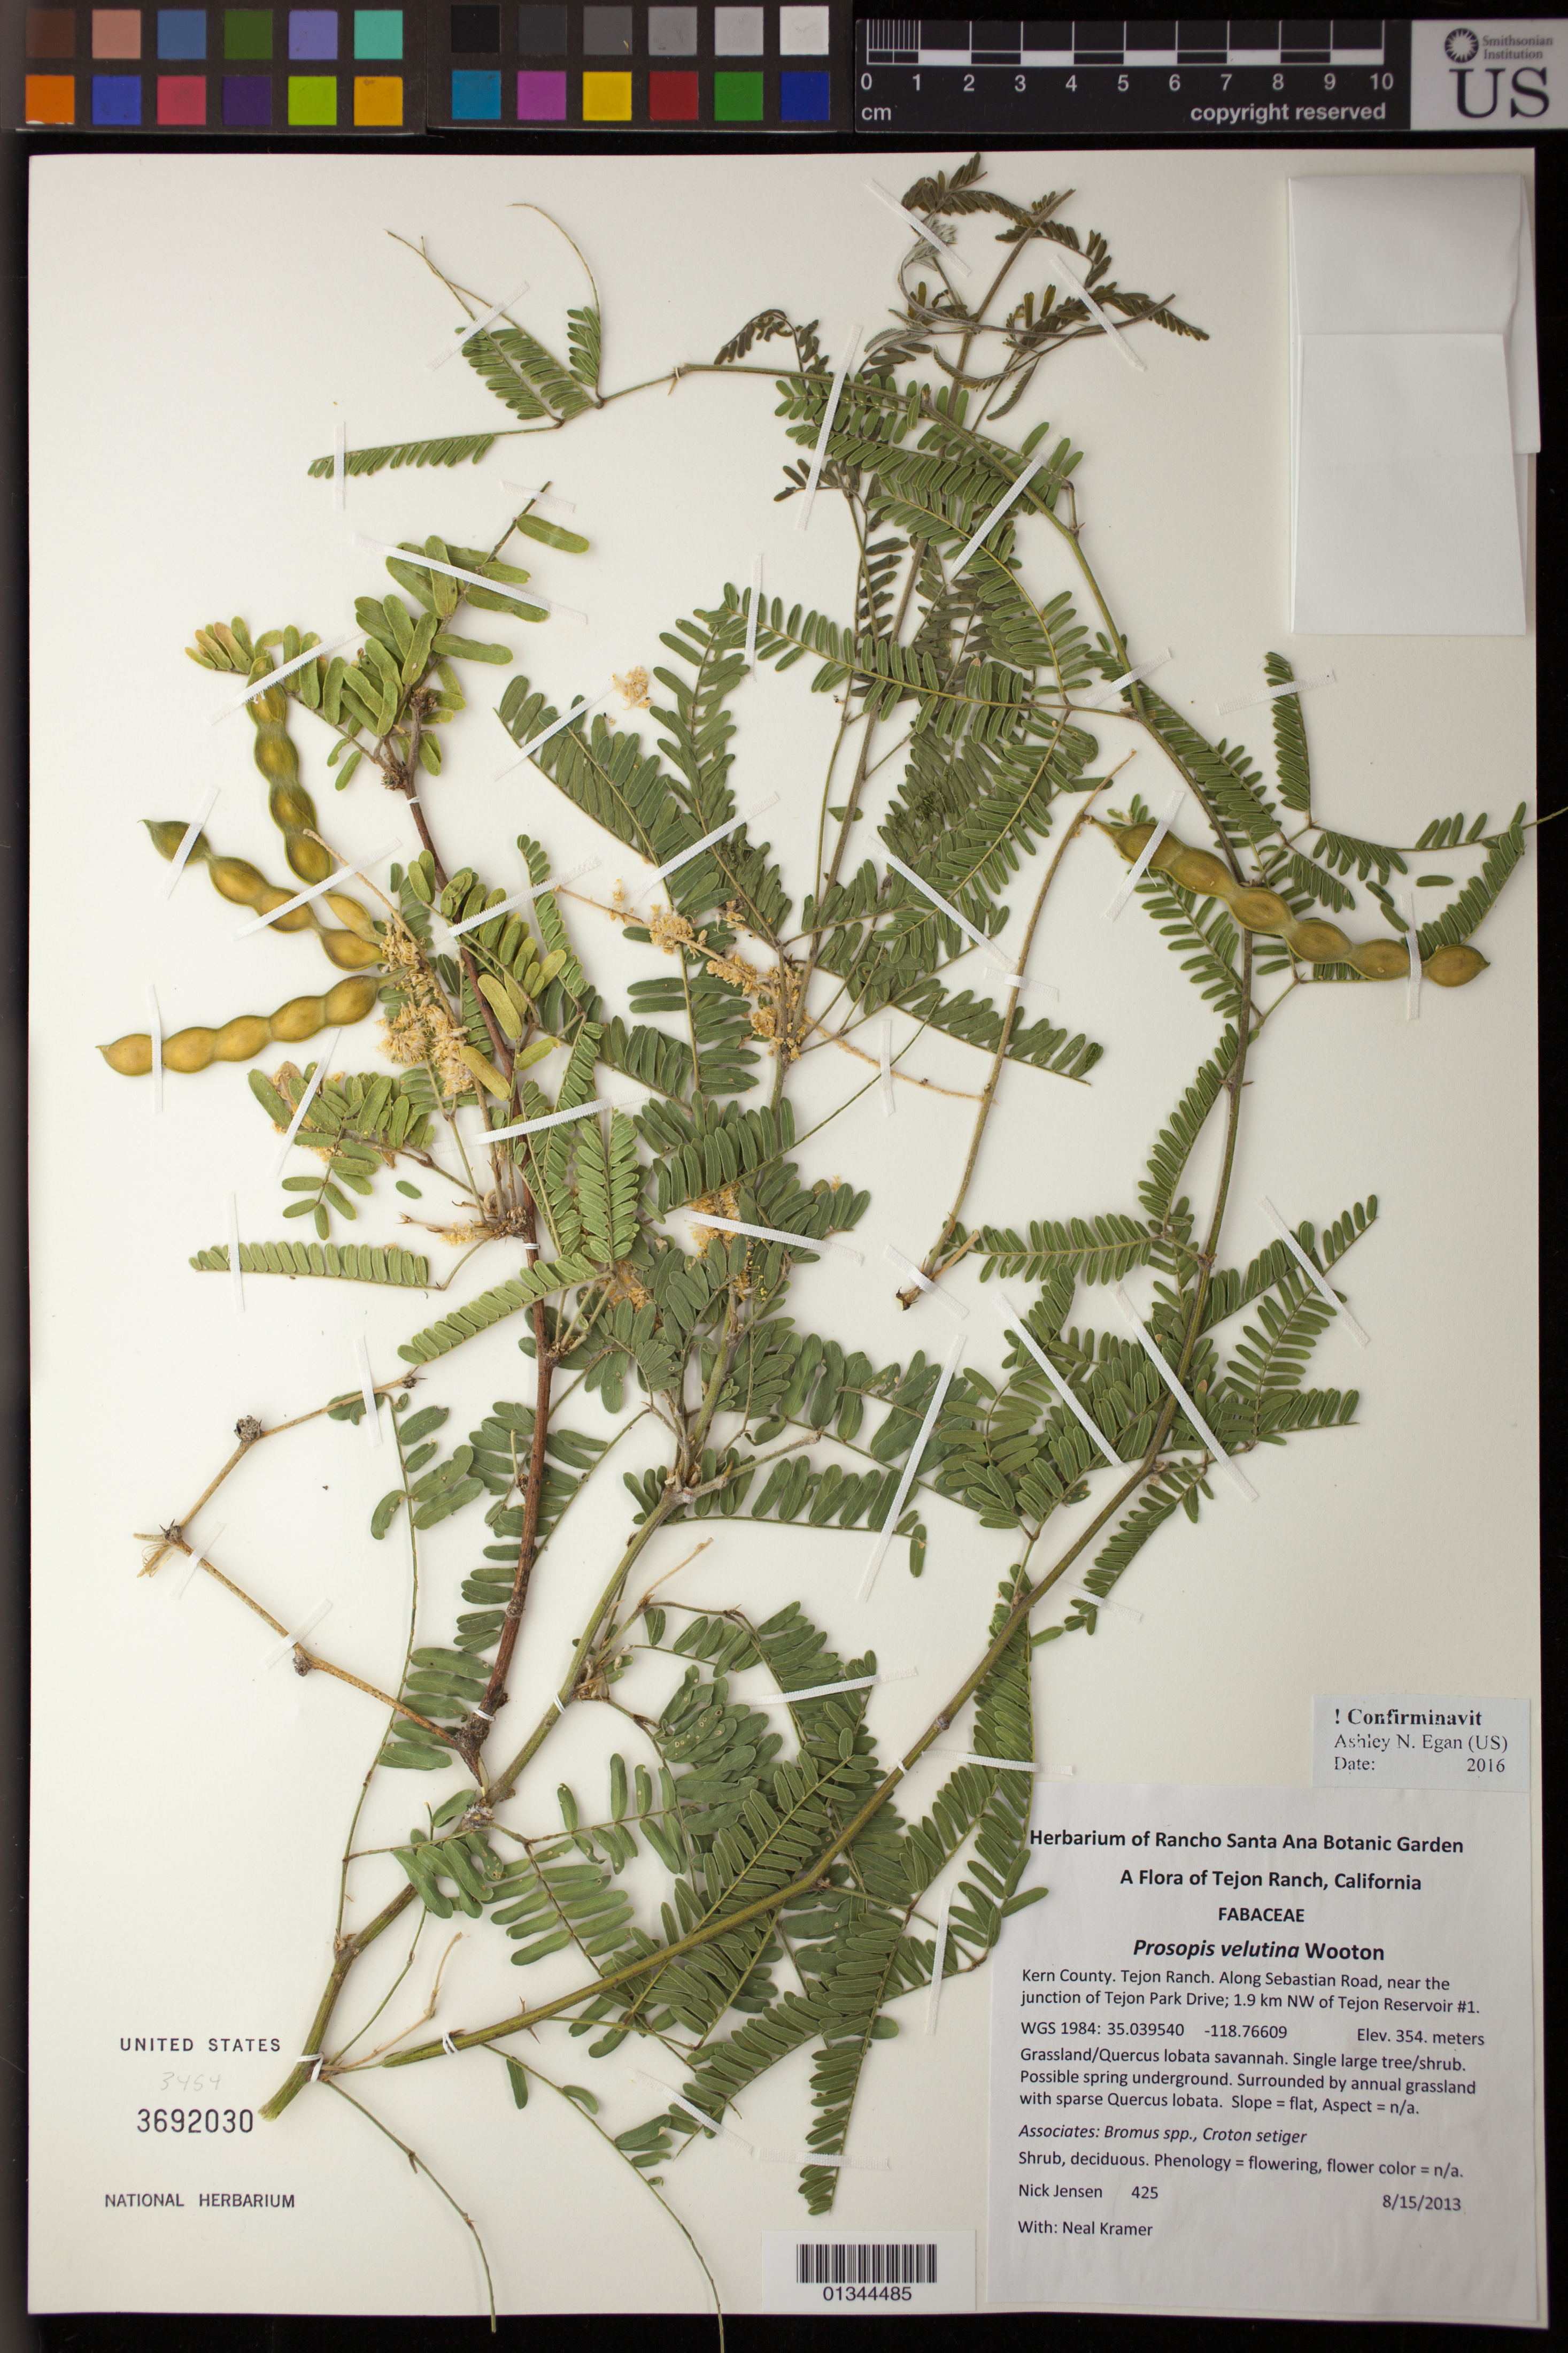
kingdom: Plantae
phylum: Tracheophyta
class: Magnoliopsida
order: Fabales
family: Fabaceae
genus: Neltuma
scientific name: Neltuma velutina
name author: (Wooton) Britton & Rose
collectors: N. Jensen & N. Kramer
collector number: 425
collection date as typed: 8/15/2013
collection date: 2013-08-15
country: United States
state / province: California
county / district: Kern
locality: Tejon Ranch, Along Sebastian Road, near the junction of Tejon Park Drive; 1.9 km NW of Tejon Reservoir #1.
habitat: Grassland/Quercus lobata savannah. Possible spring underground. Surrounded by annual grassland with sparse Quercus lobata. Slope=flat, Aspect=n/a.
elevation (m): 354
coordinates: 35.039540, -118.76609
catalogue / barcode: US 3692030